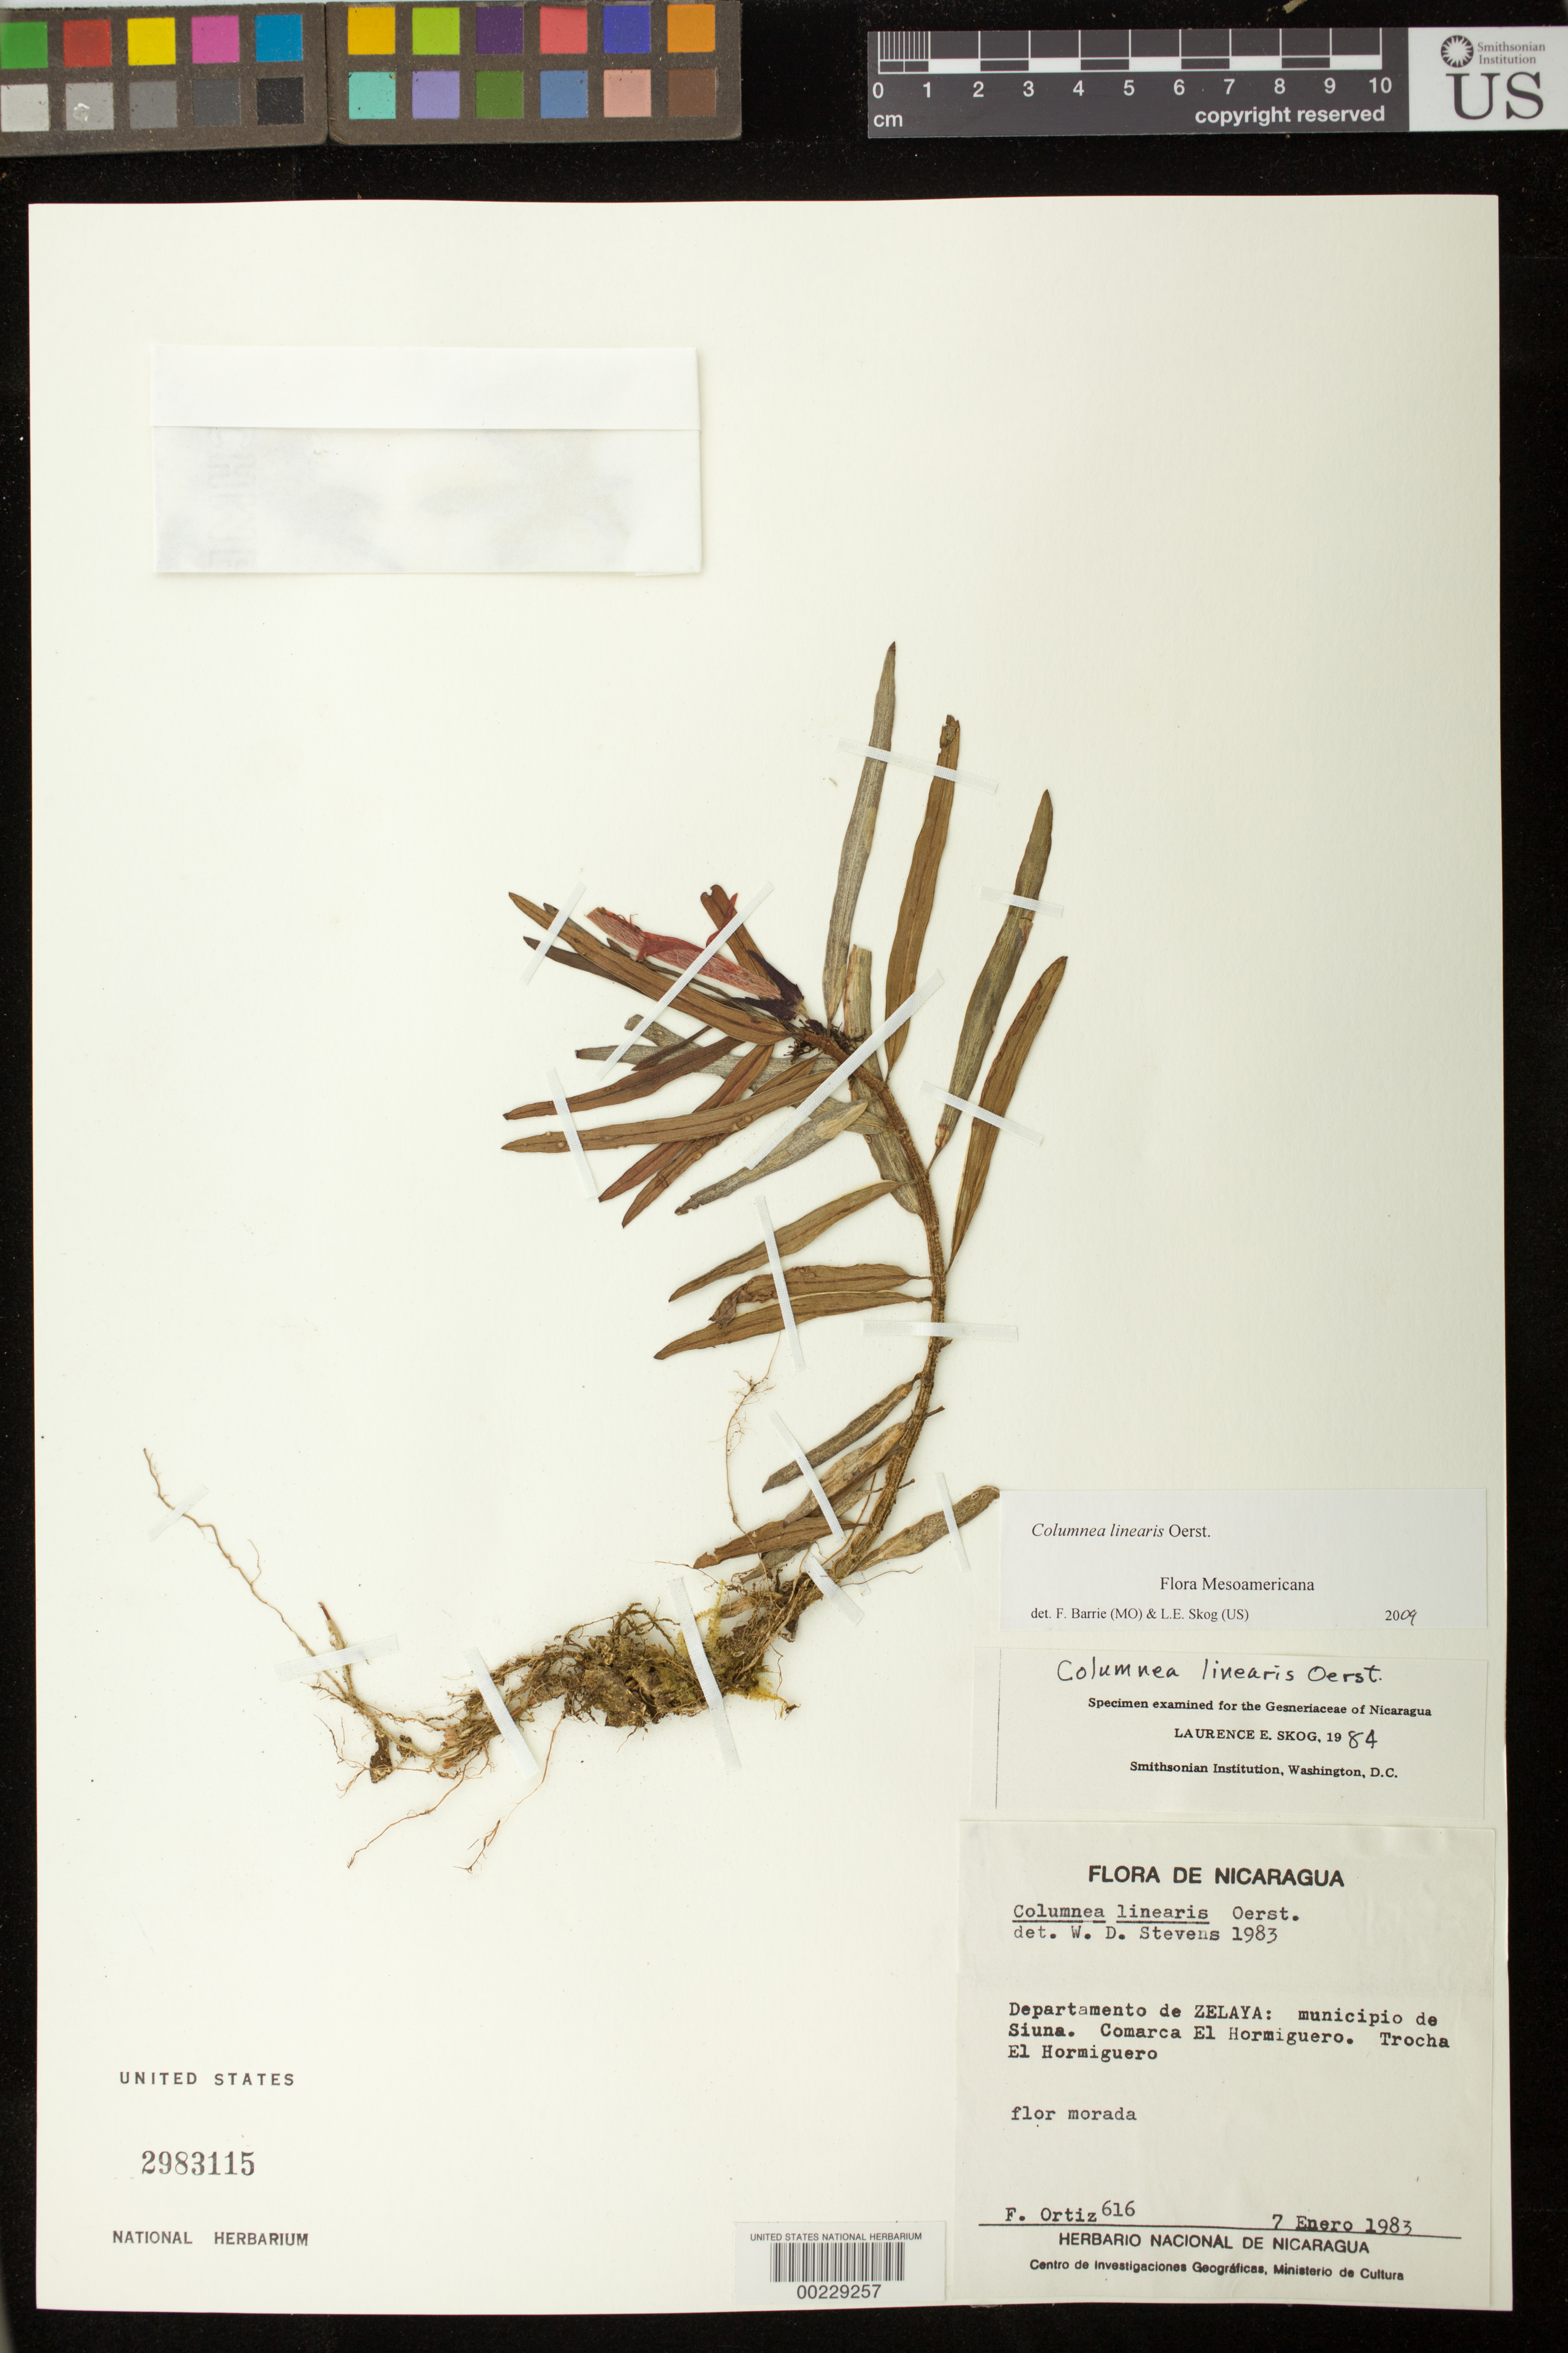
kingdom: Plantae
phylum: Tracheophyta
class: Magnoliopsida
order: Lamiales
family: Gesneriaceae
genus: Columnea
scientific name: Columnea linearis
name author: Oerst.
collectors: F. Ortiz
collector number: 616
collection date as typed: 07 Jan 1983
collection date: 1983-01-07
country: Nicaragua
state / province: Atlántico Norte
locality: Mun. of Siuna, Comarca El Hormiguero, El Hormiguero trail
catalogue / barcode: US 2983115